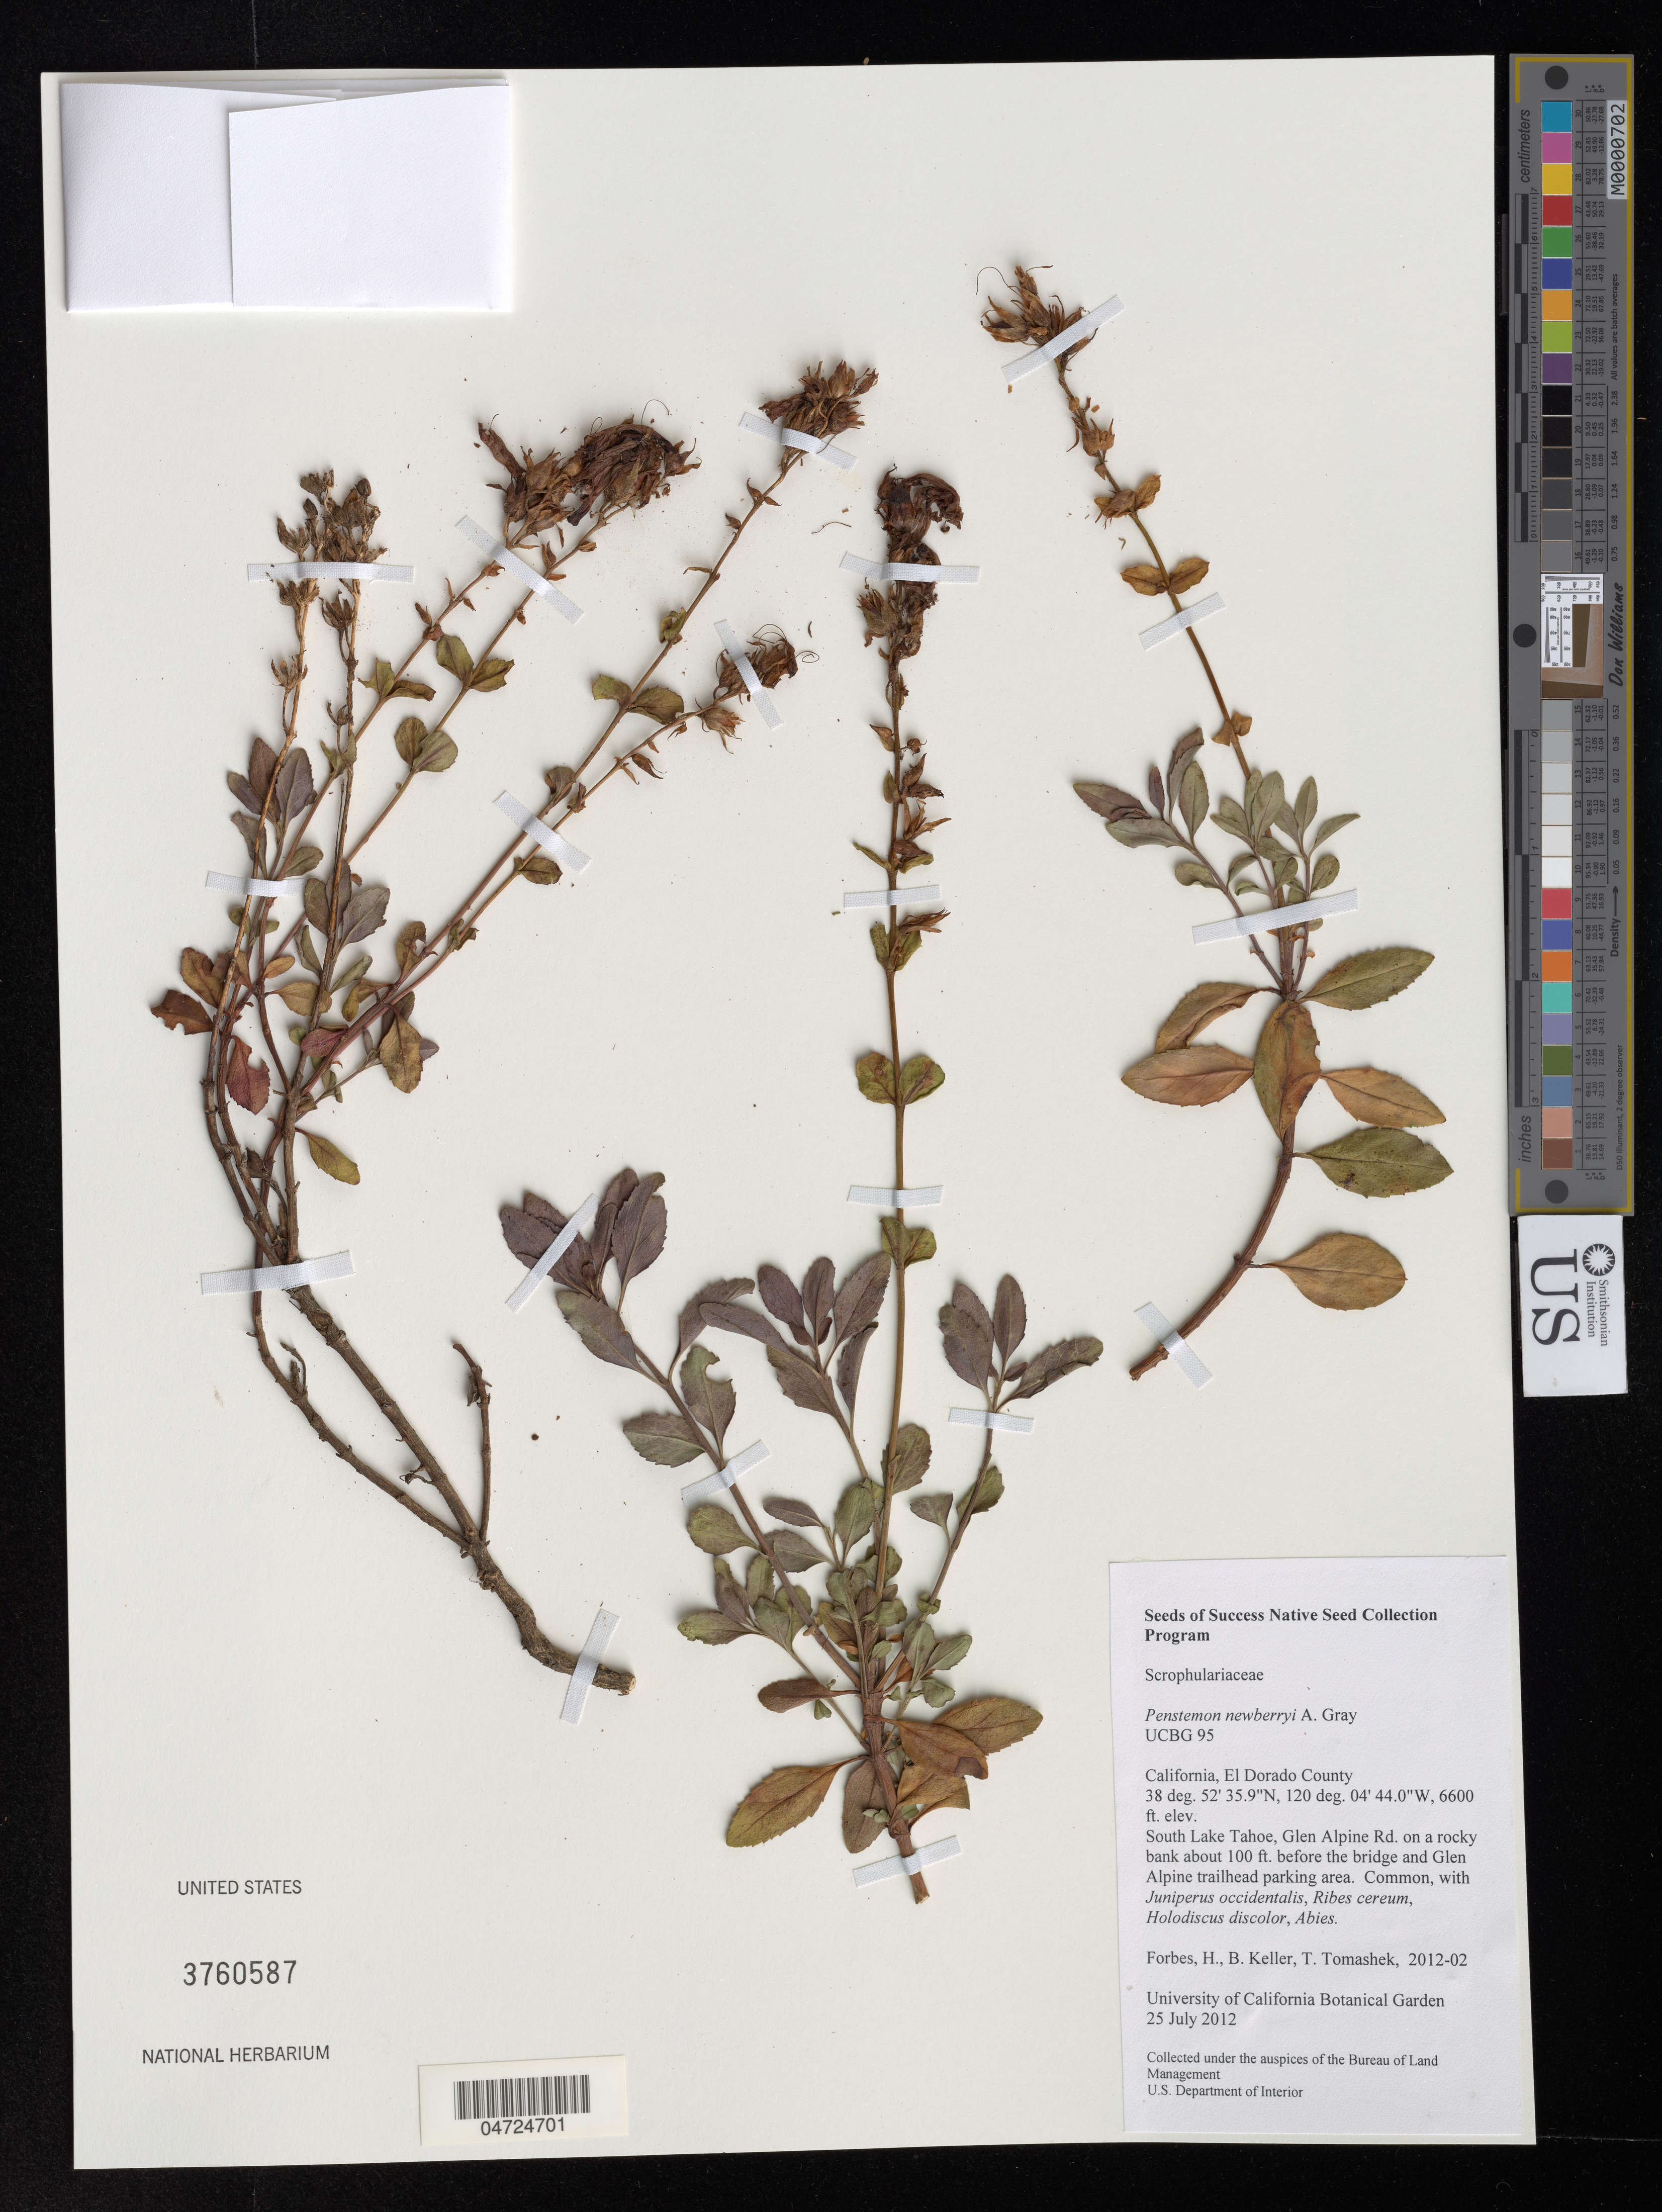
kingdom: Plantae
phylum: Tracheophyta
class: Magnoliopsida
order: Lamiales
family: Plantaginaceae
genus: Penstemon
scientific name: Penstemon newberryi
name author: A. Gray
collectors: H. Forbes, B. Keller & T. Tomashek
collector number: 2012-02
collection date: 2012-07-25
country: United States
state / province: California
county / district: El Dorado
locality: El Dorado County. South Lake Tahoe, Glen Alpine Rd. on a rocky bank about 100 ft. before the bridge and Glen Alpine trailhead parking area.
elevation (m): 2012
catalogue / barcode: US 3760587